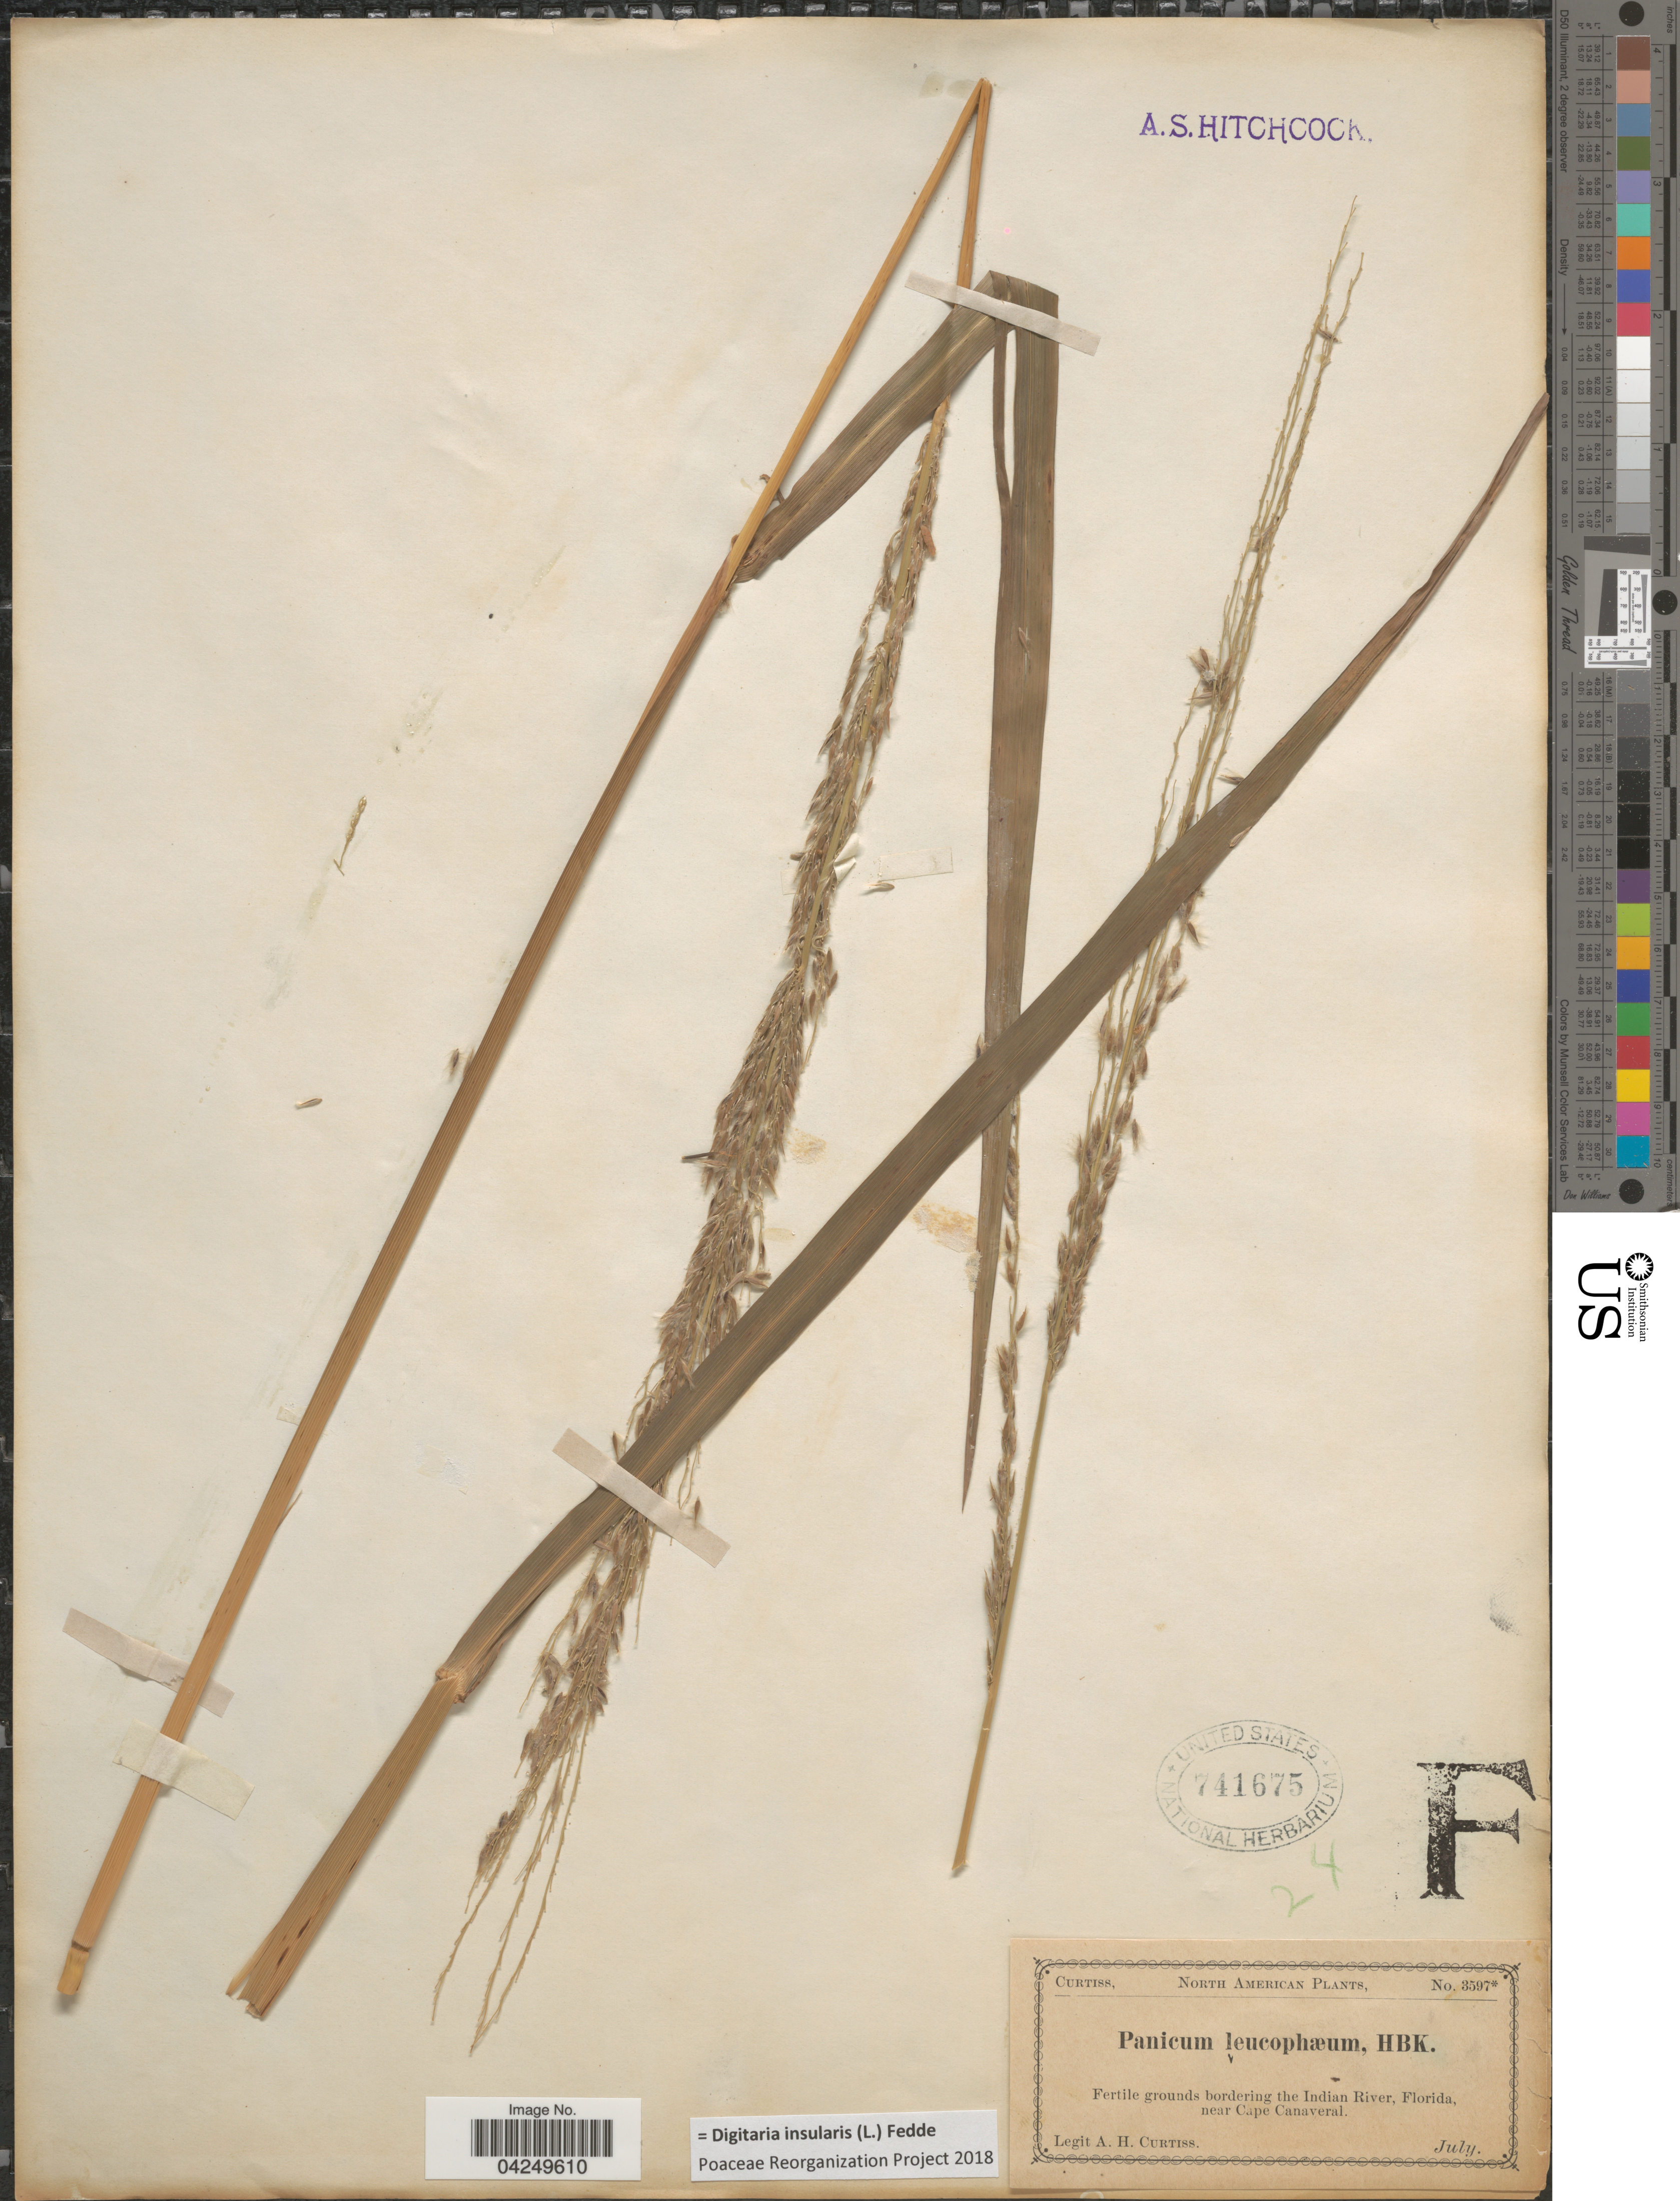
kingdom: Plantae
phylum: Tracheophyta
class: Liliopsida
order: Poales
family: Poaceae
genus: Digitaria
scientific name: Digitaria insularis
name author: (L.) Fedde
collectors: A. H. Curtiss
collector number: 3597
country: United States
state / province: Florida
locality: Fertile grounds bordering the Indian River, near Cape Canaveral.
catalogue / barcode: US 741675